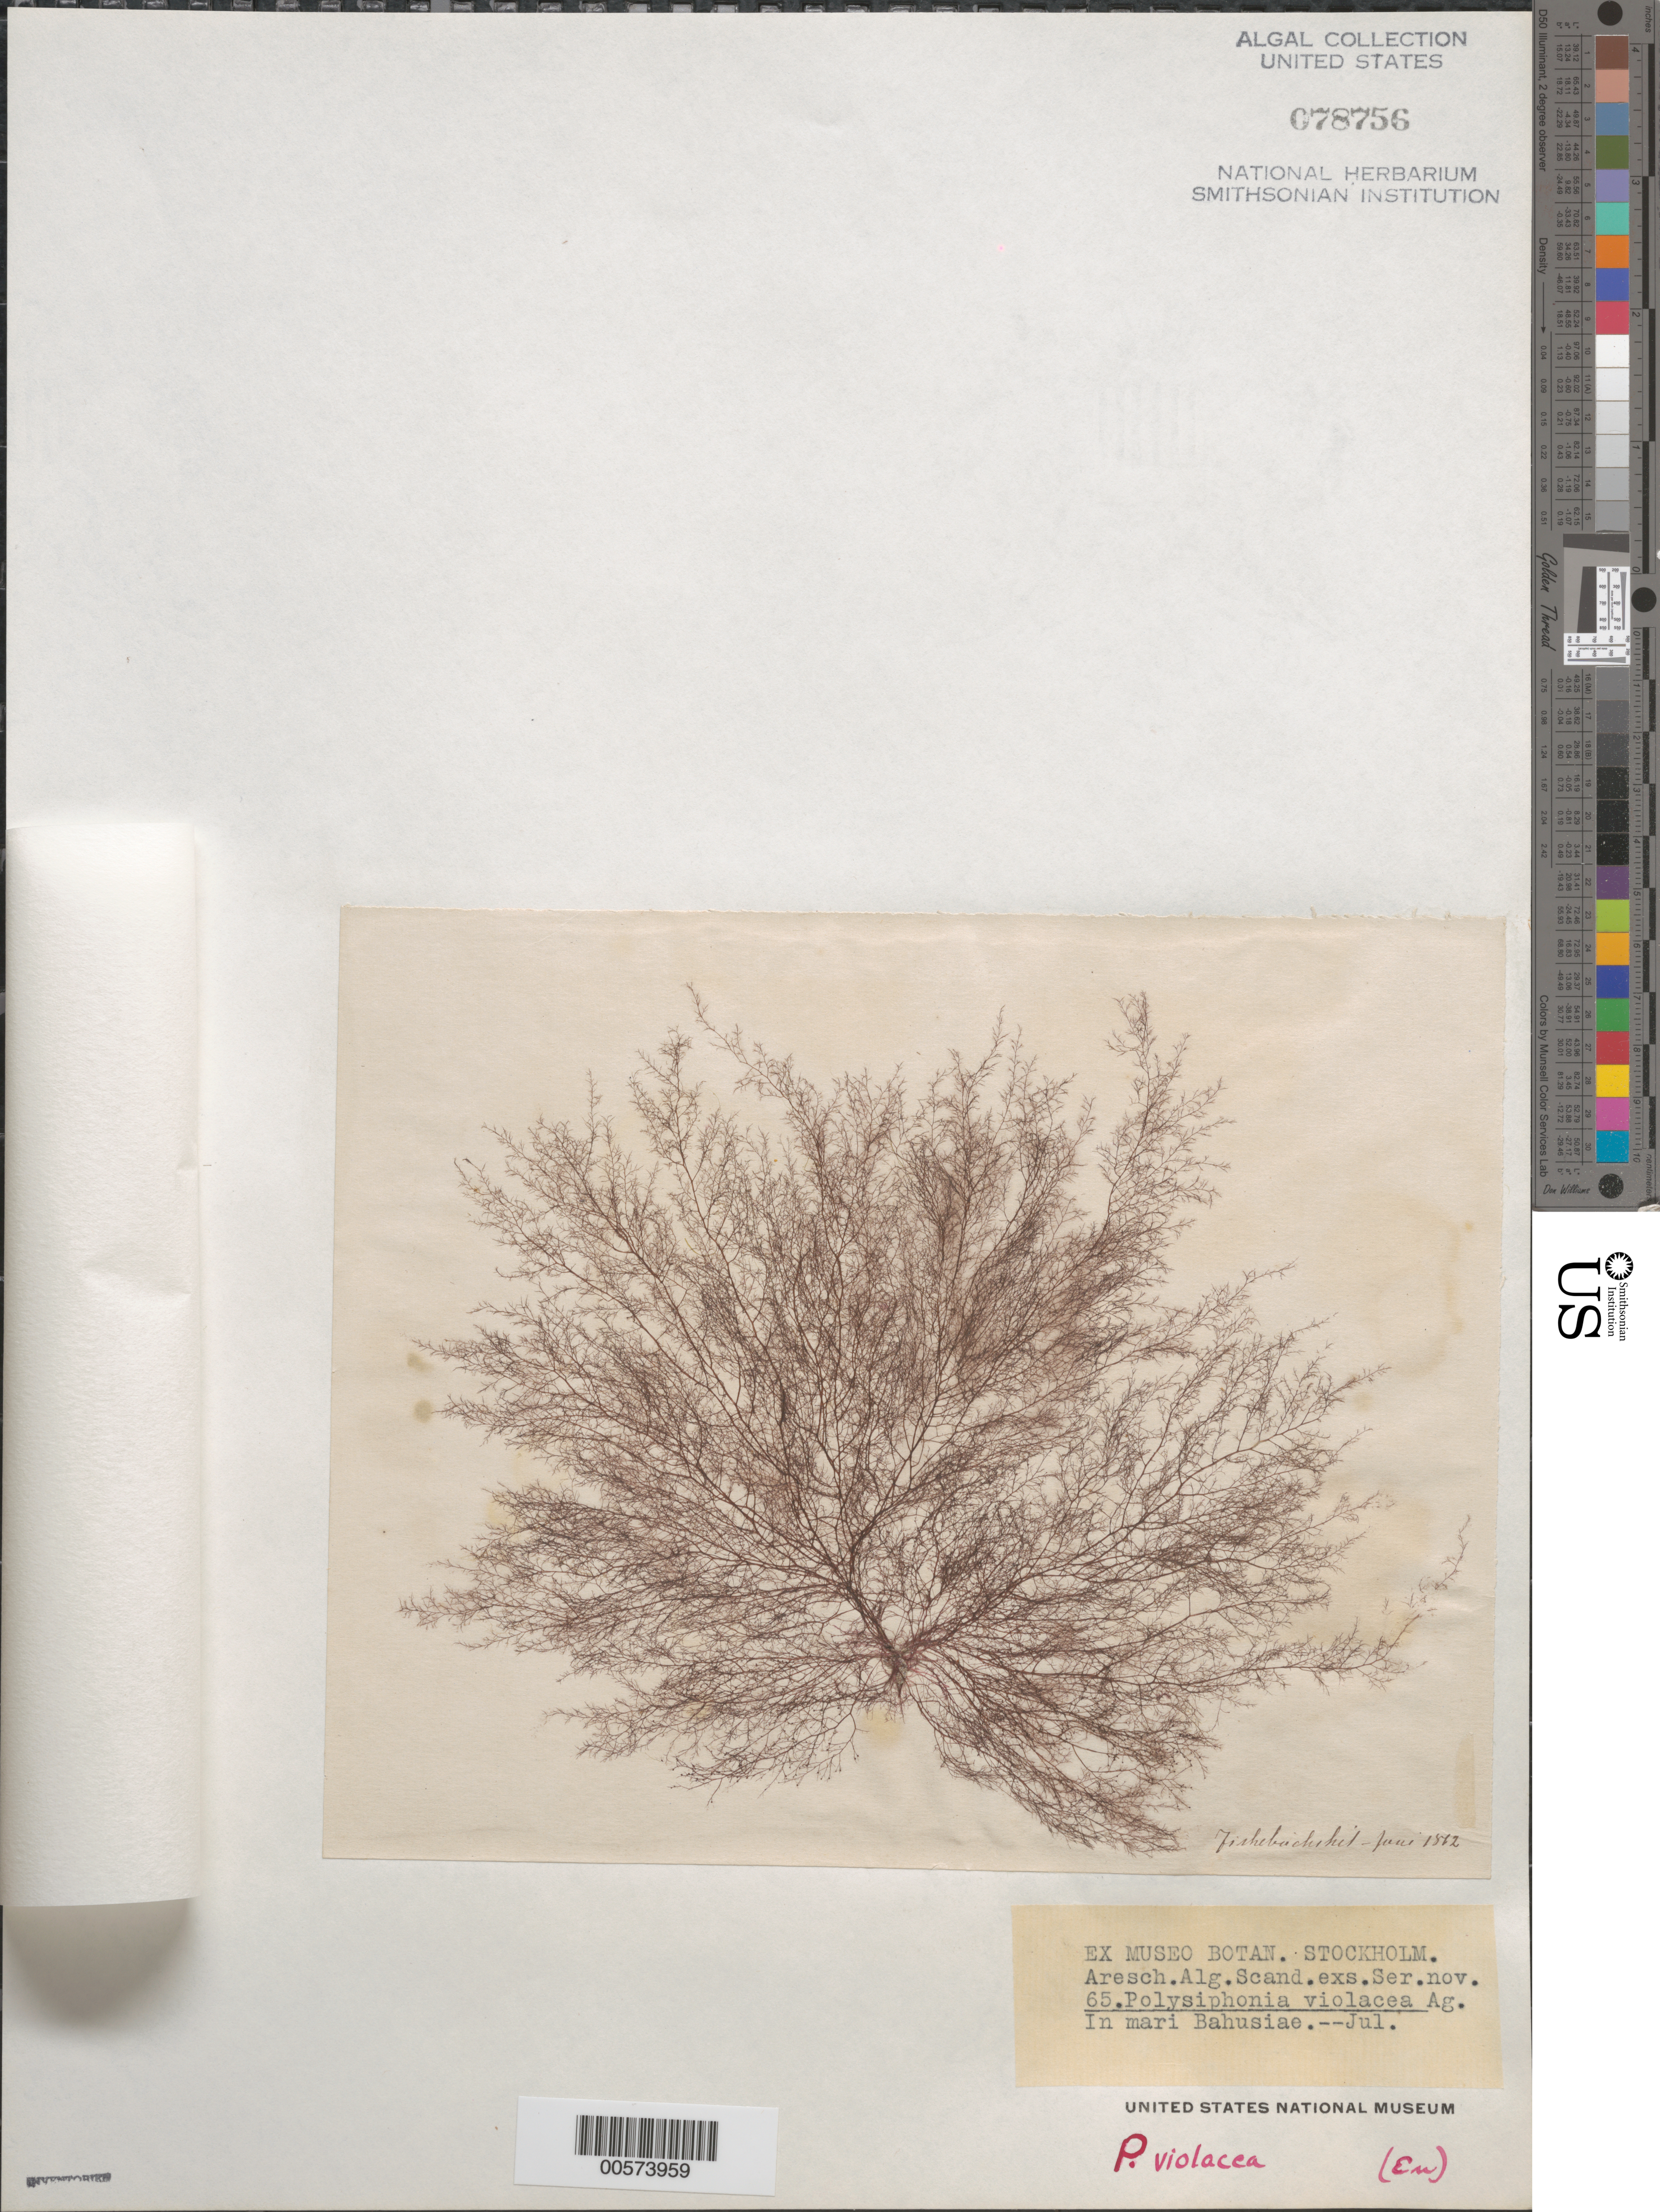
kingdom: Plantae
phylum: Rhodophyta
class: Florideophyceae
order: Ceramiales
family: Rhodomelaceae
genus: Vertebrata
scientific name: Vertebrata fucoides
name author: (Hudson) Kuntze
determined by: Algae name updating Project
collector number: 65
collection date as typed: Jul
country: Sweden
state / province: Västra Götaland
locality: Bohus Bay (Mari bahusiae)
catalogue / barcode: US 78756